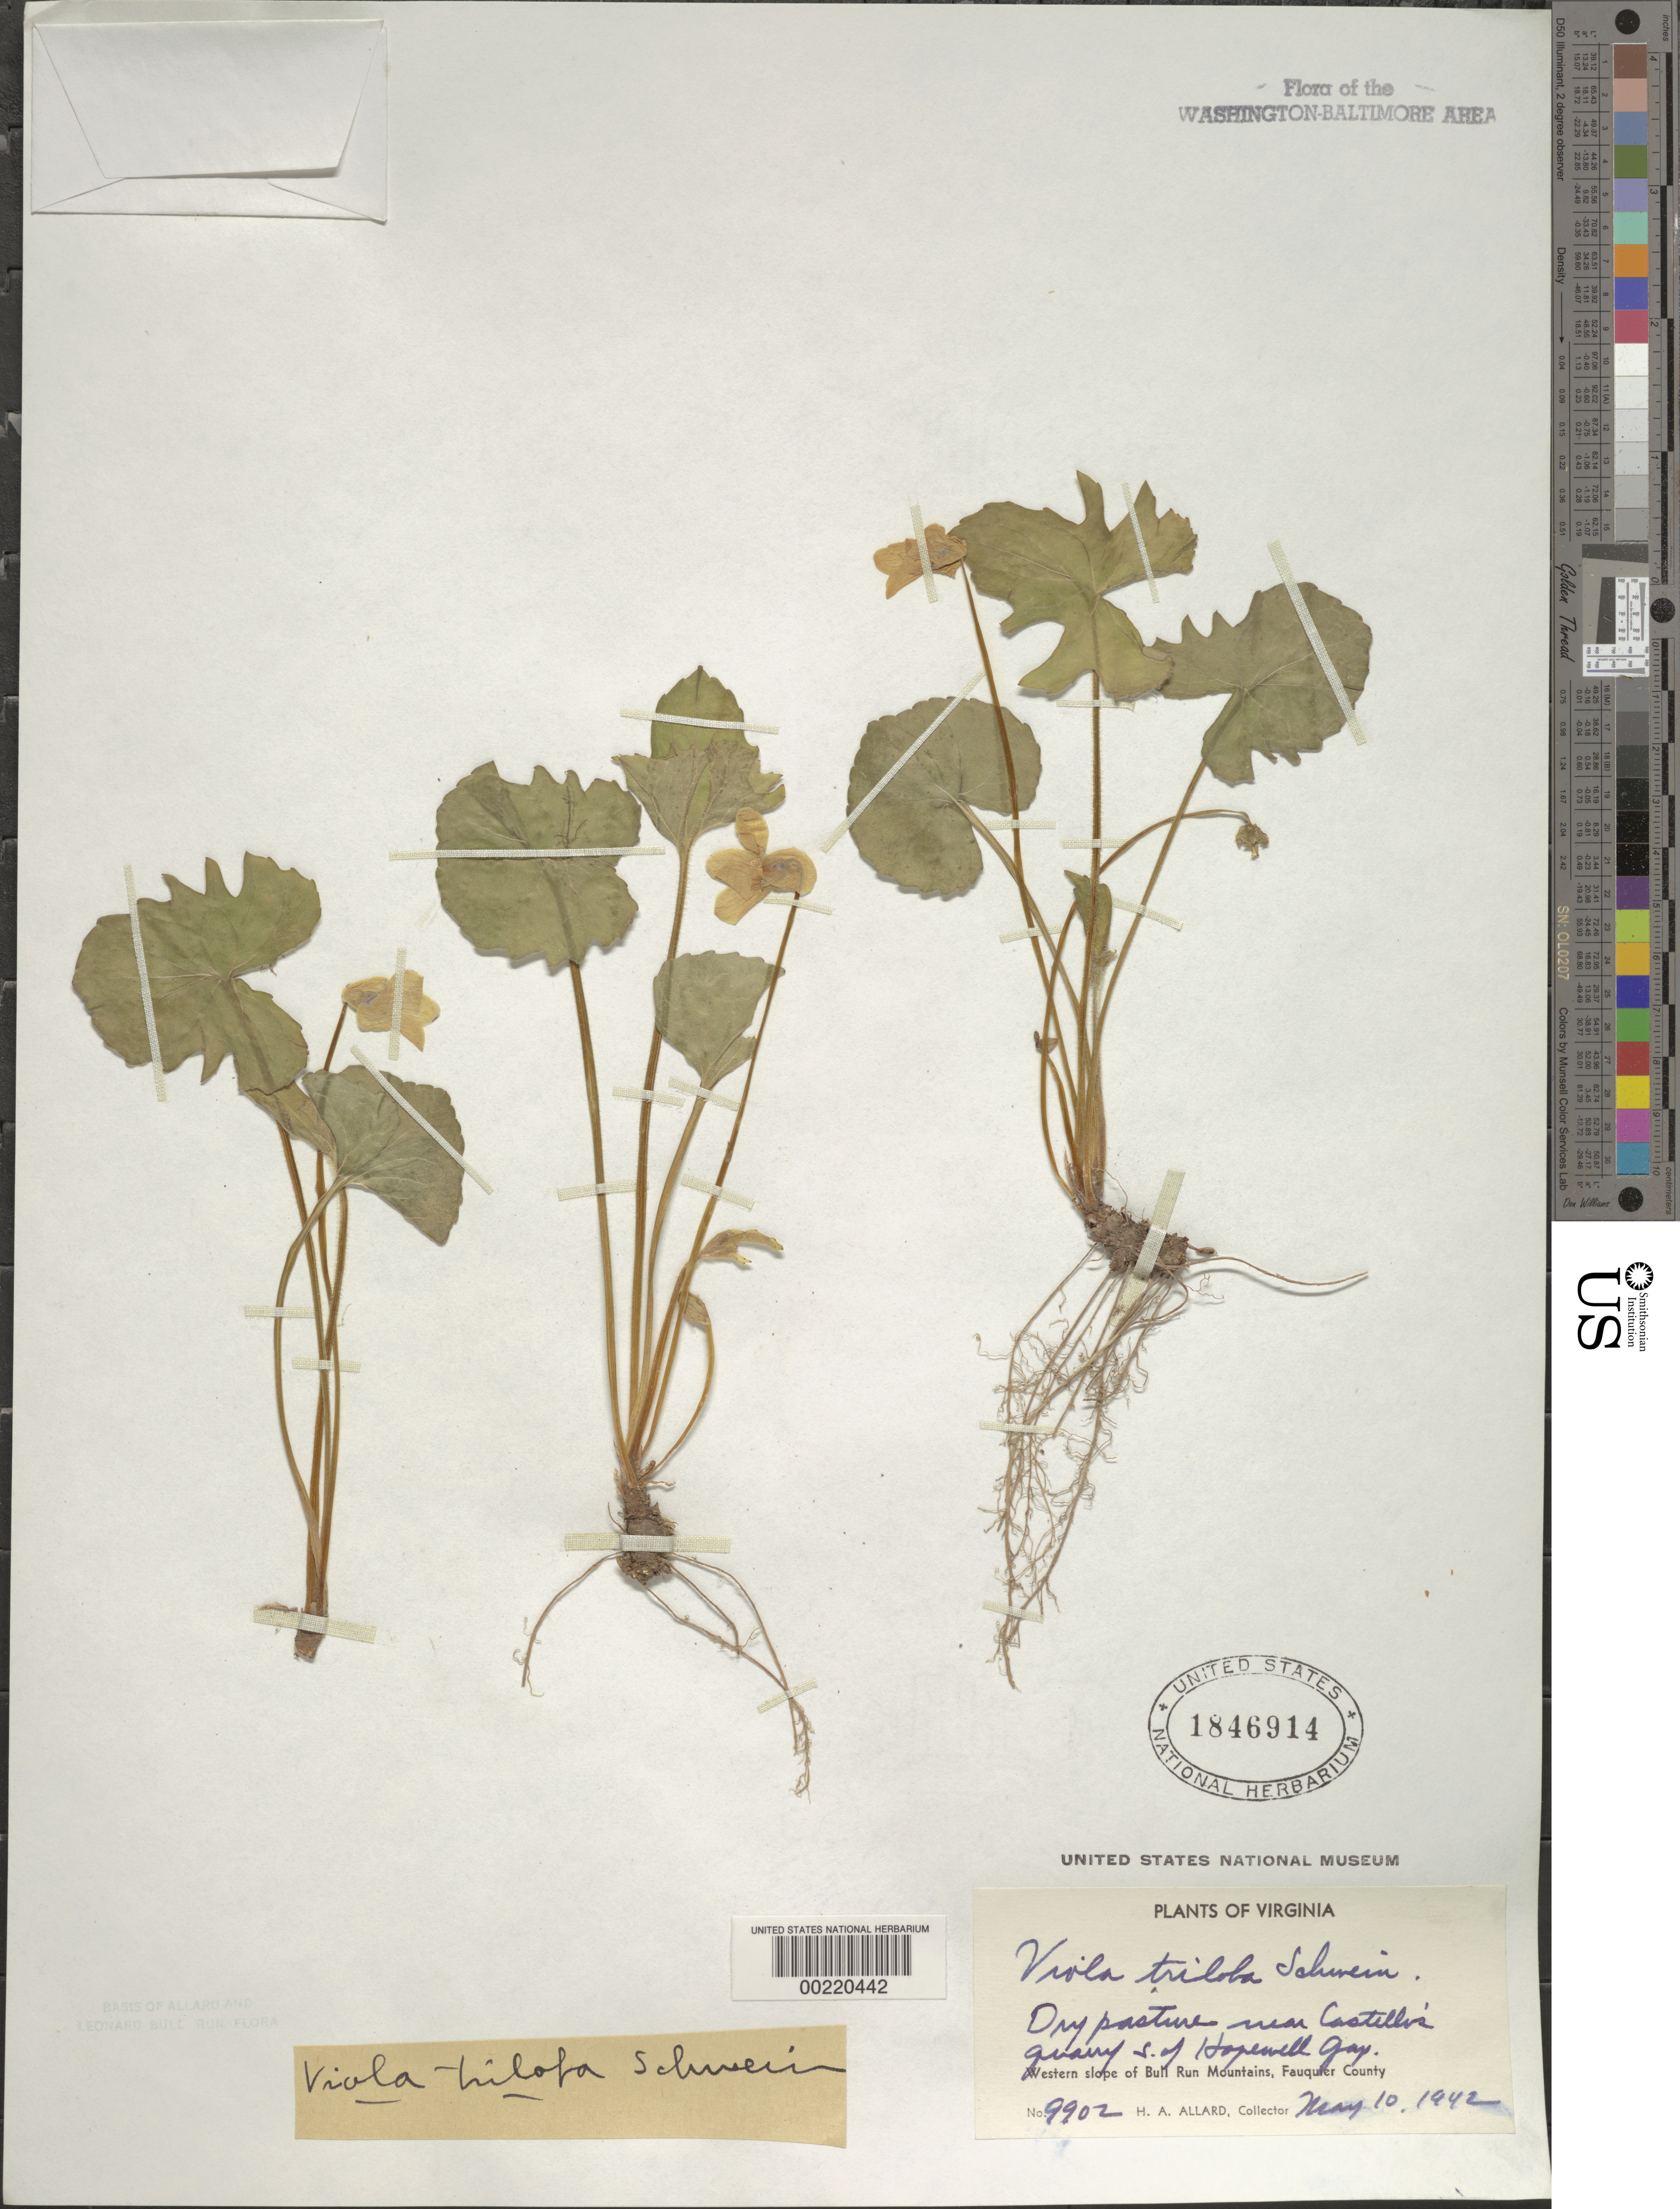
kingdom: Plantae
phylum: Tracheophyta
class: Magnoliopsida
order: Malpighiales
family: Violaceae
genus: Viola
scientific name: Viola palmata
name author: L.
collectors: H. A. Allard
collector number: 9902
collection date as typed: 10 May 1942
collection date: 1942-05-10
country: United States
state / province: Virginia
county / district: Fauquier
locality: Castellos Spring, south of Hopewell Gap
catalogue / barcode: US 1846914